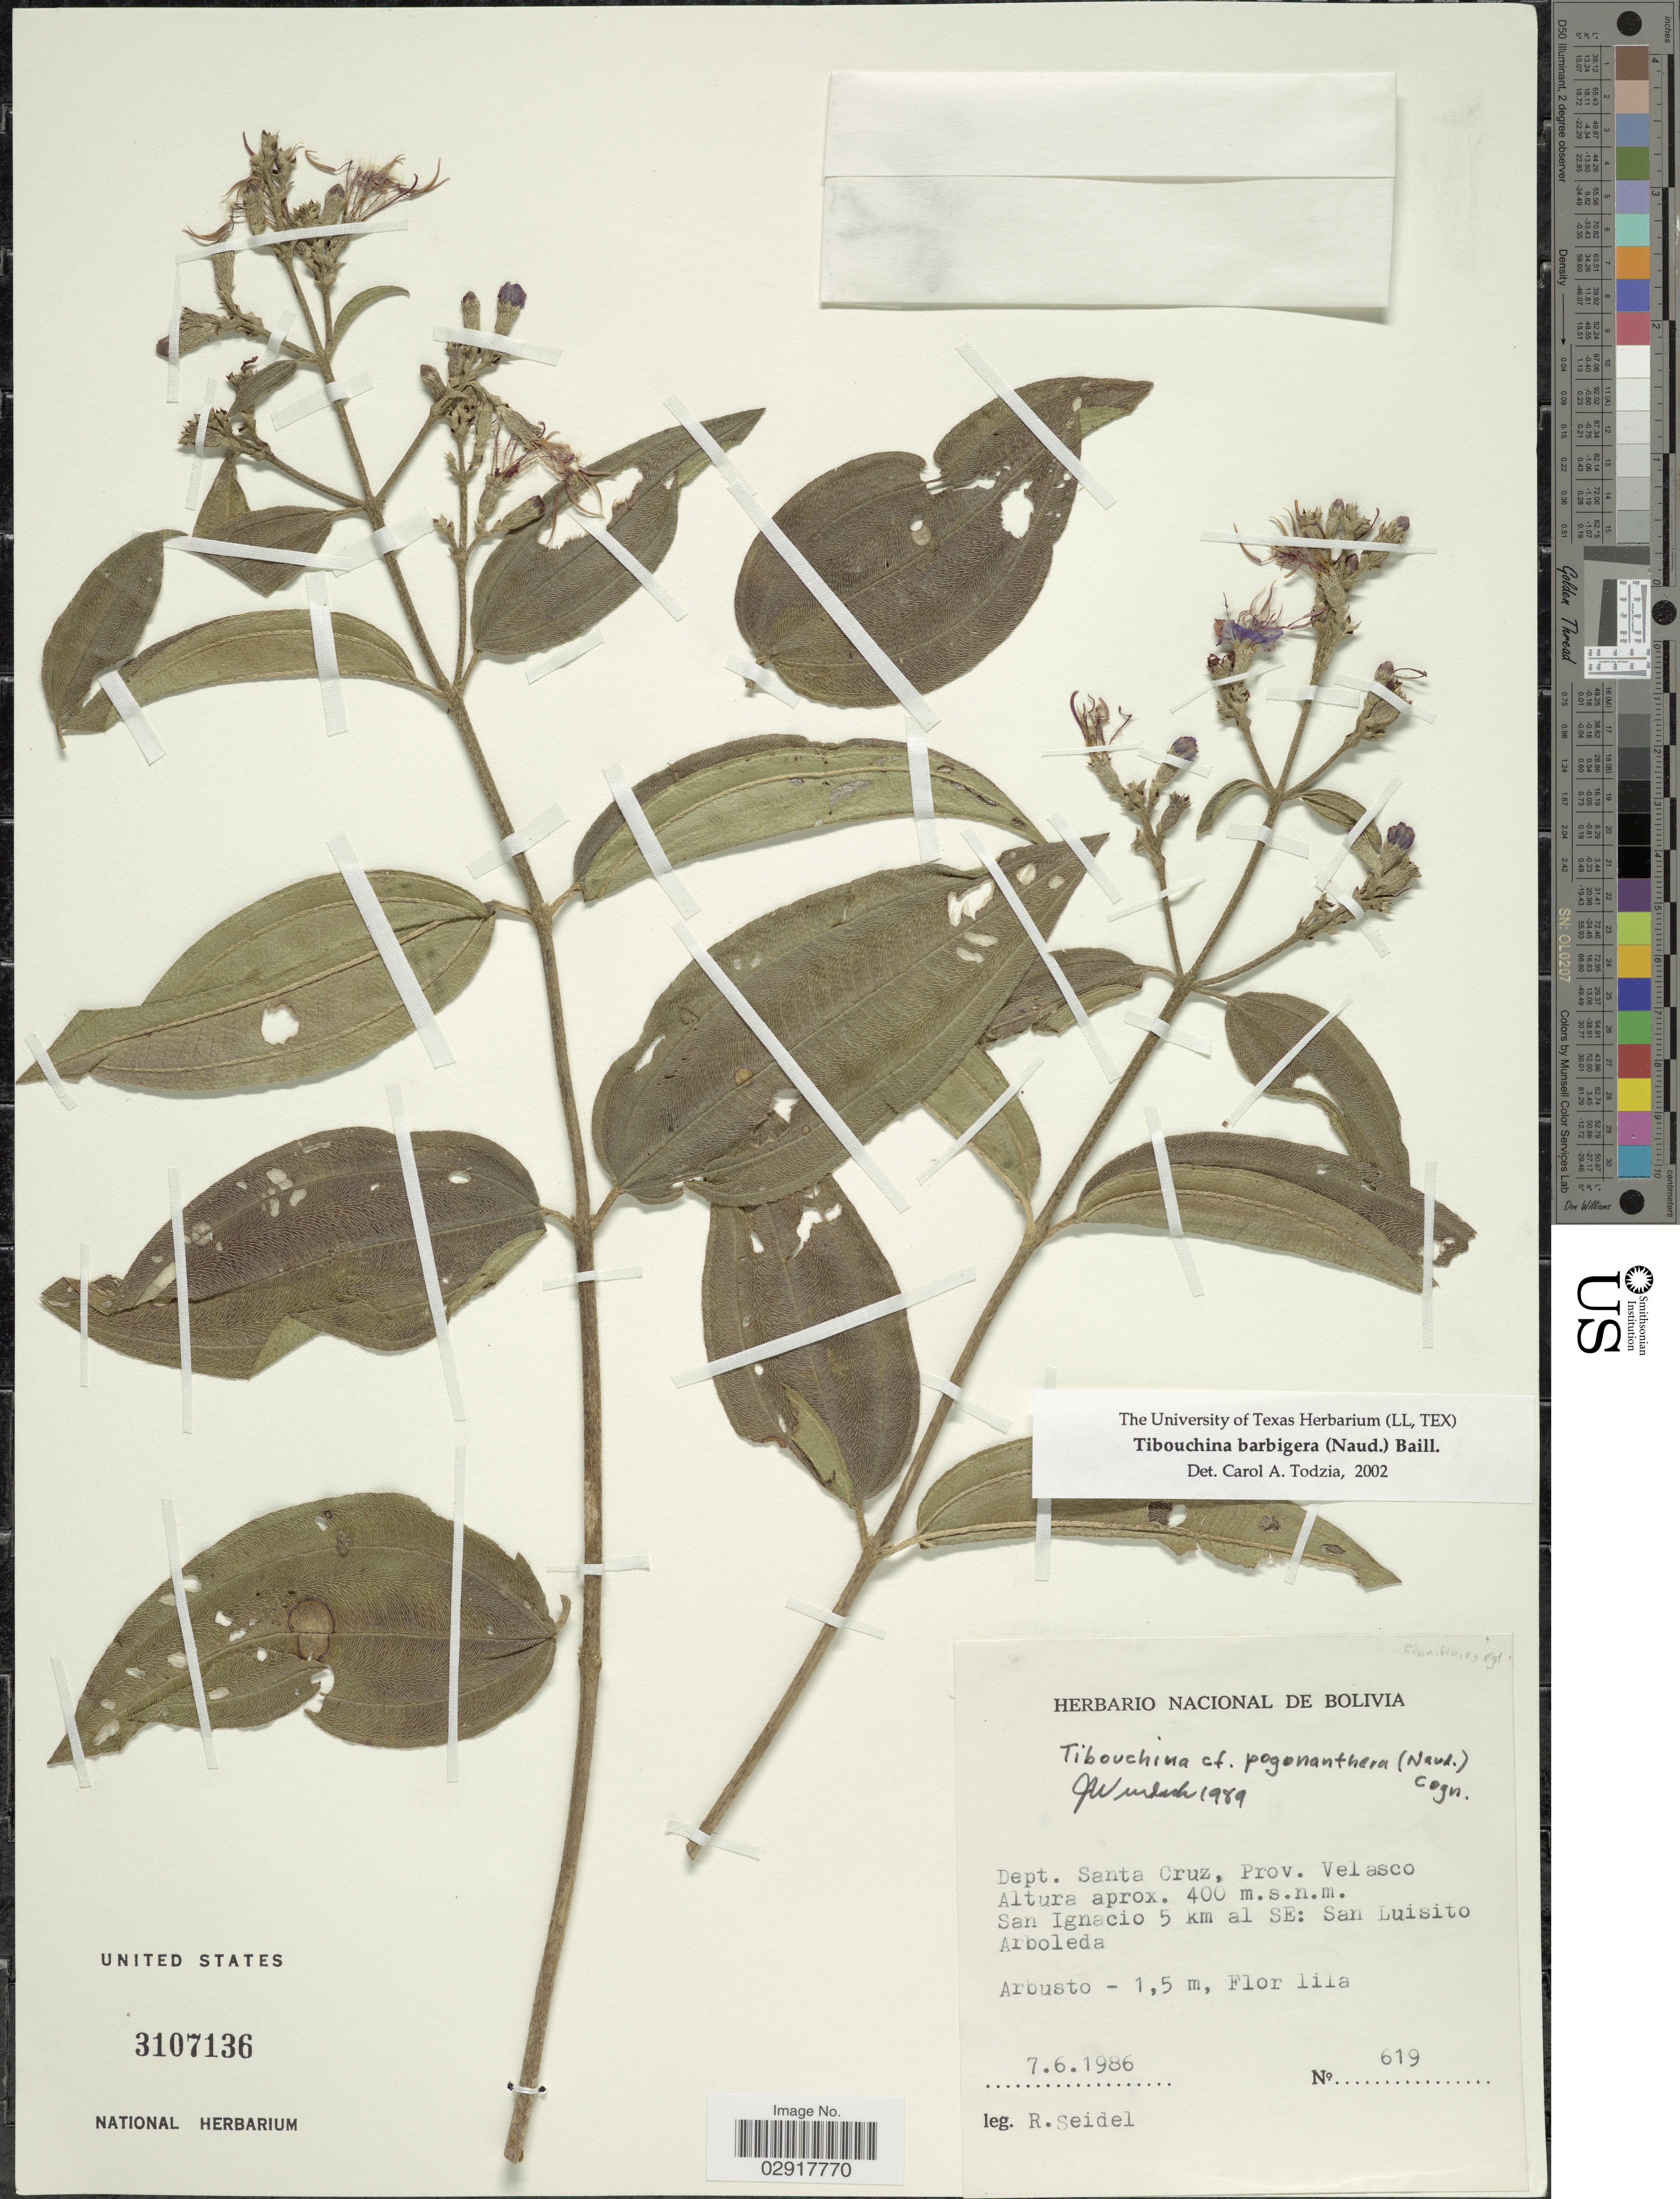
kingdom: Plantae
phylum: Tracheophyta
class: Magnoliopsida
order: Myrtales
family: Melastomataceae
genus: Tibouchina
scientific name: Tibouchina barbigera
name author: Baill.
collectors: R. Seidel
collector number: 619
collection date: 1986-06-07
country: Bolivia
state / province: Santa Cruz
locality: Dept. Santa Cruz, Prov. Velasco. San Ignacio 5 km al SE: San Luisito Arboleda.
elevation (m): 400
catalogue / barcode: US 3107136